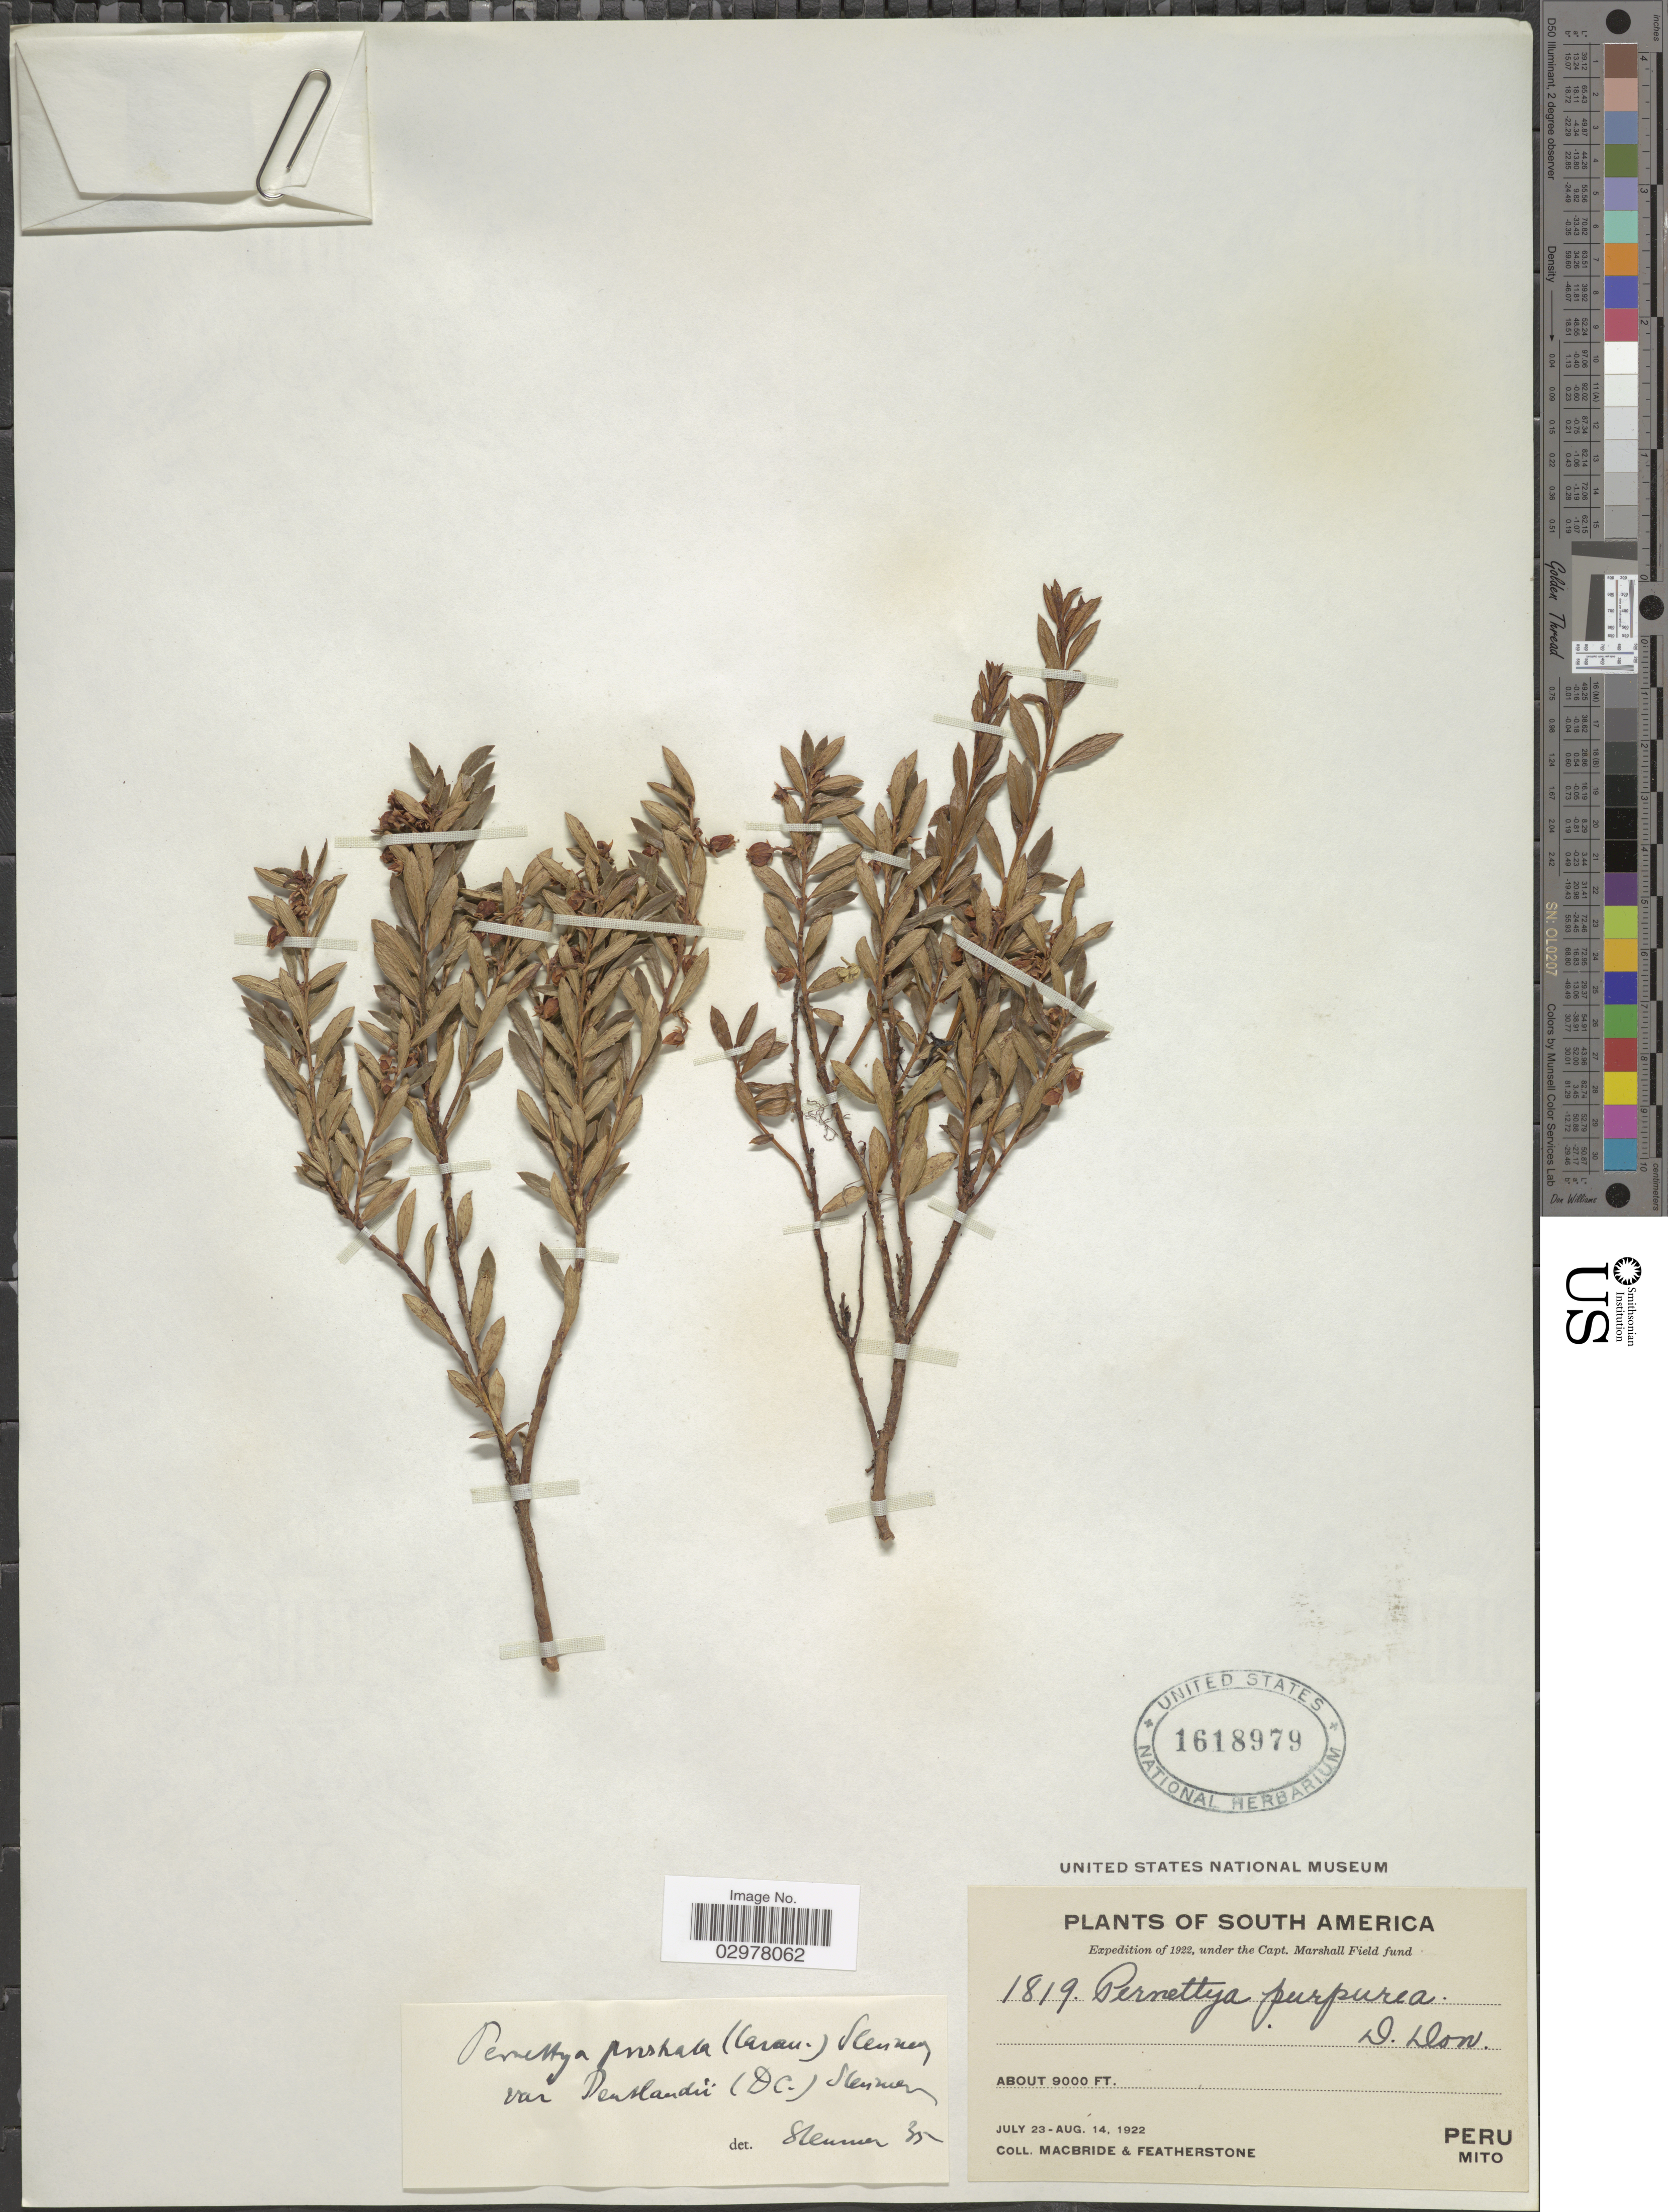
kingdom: Plantae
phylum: Tracheophyta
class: Magnoliopsida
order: Ericales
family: Ericaceae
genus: Pernettya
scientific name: Pernettya prostrata var. pentlandii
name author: (DC.) Sleumer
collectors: Macbride, -- & -. Featherstone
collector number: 1819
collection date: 1922-07-23/1922-08-14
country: Peru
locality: Mito.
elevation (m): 2743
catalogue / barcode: US 1618979